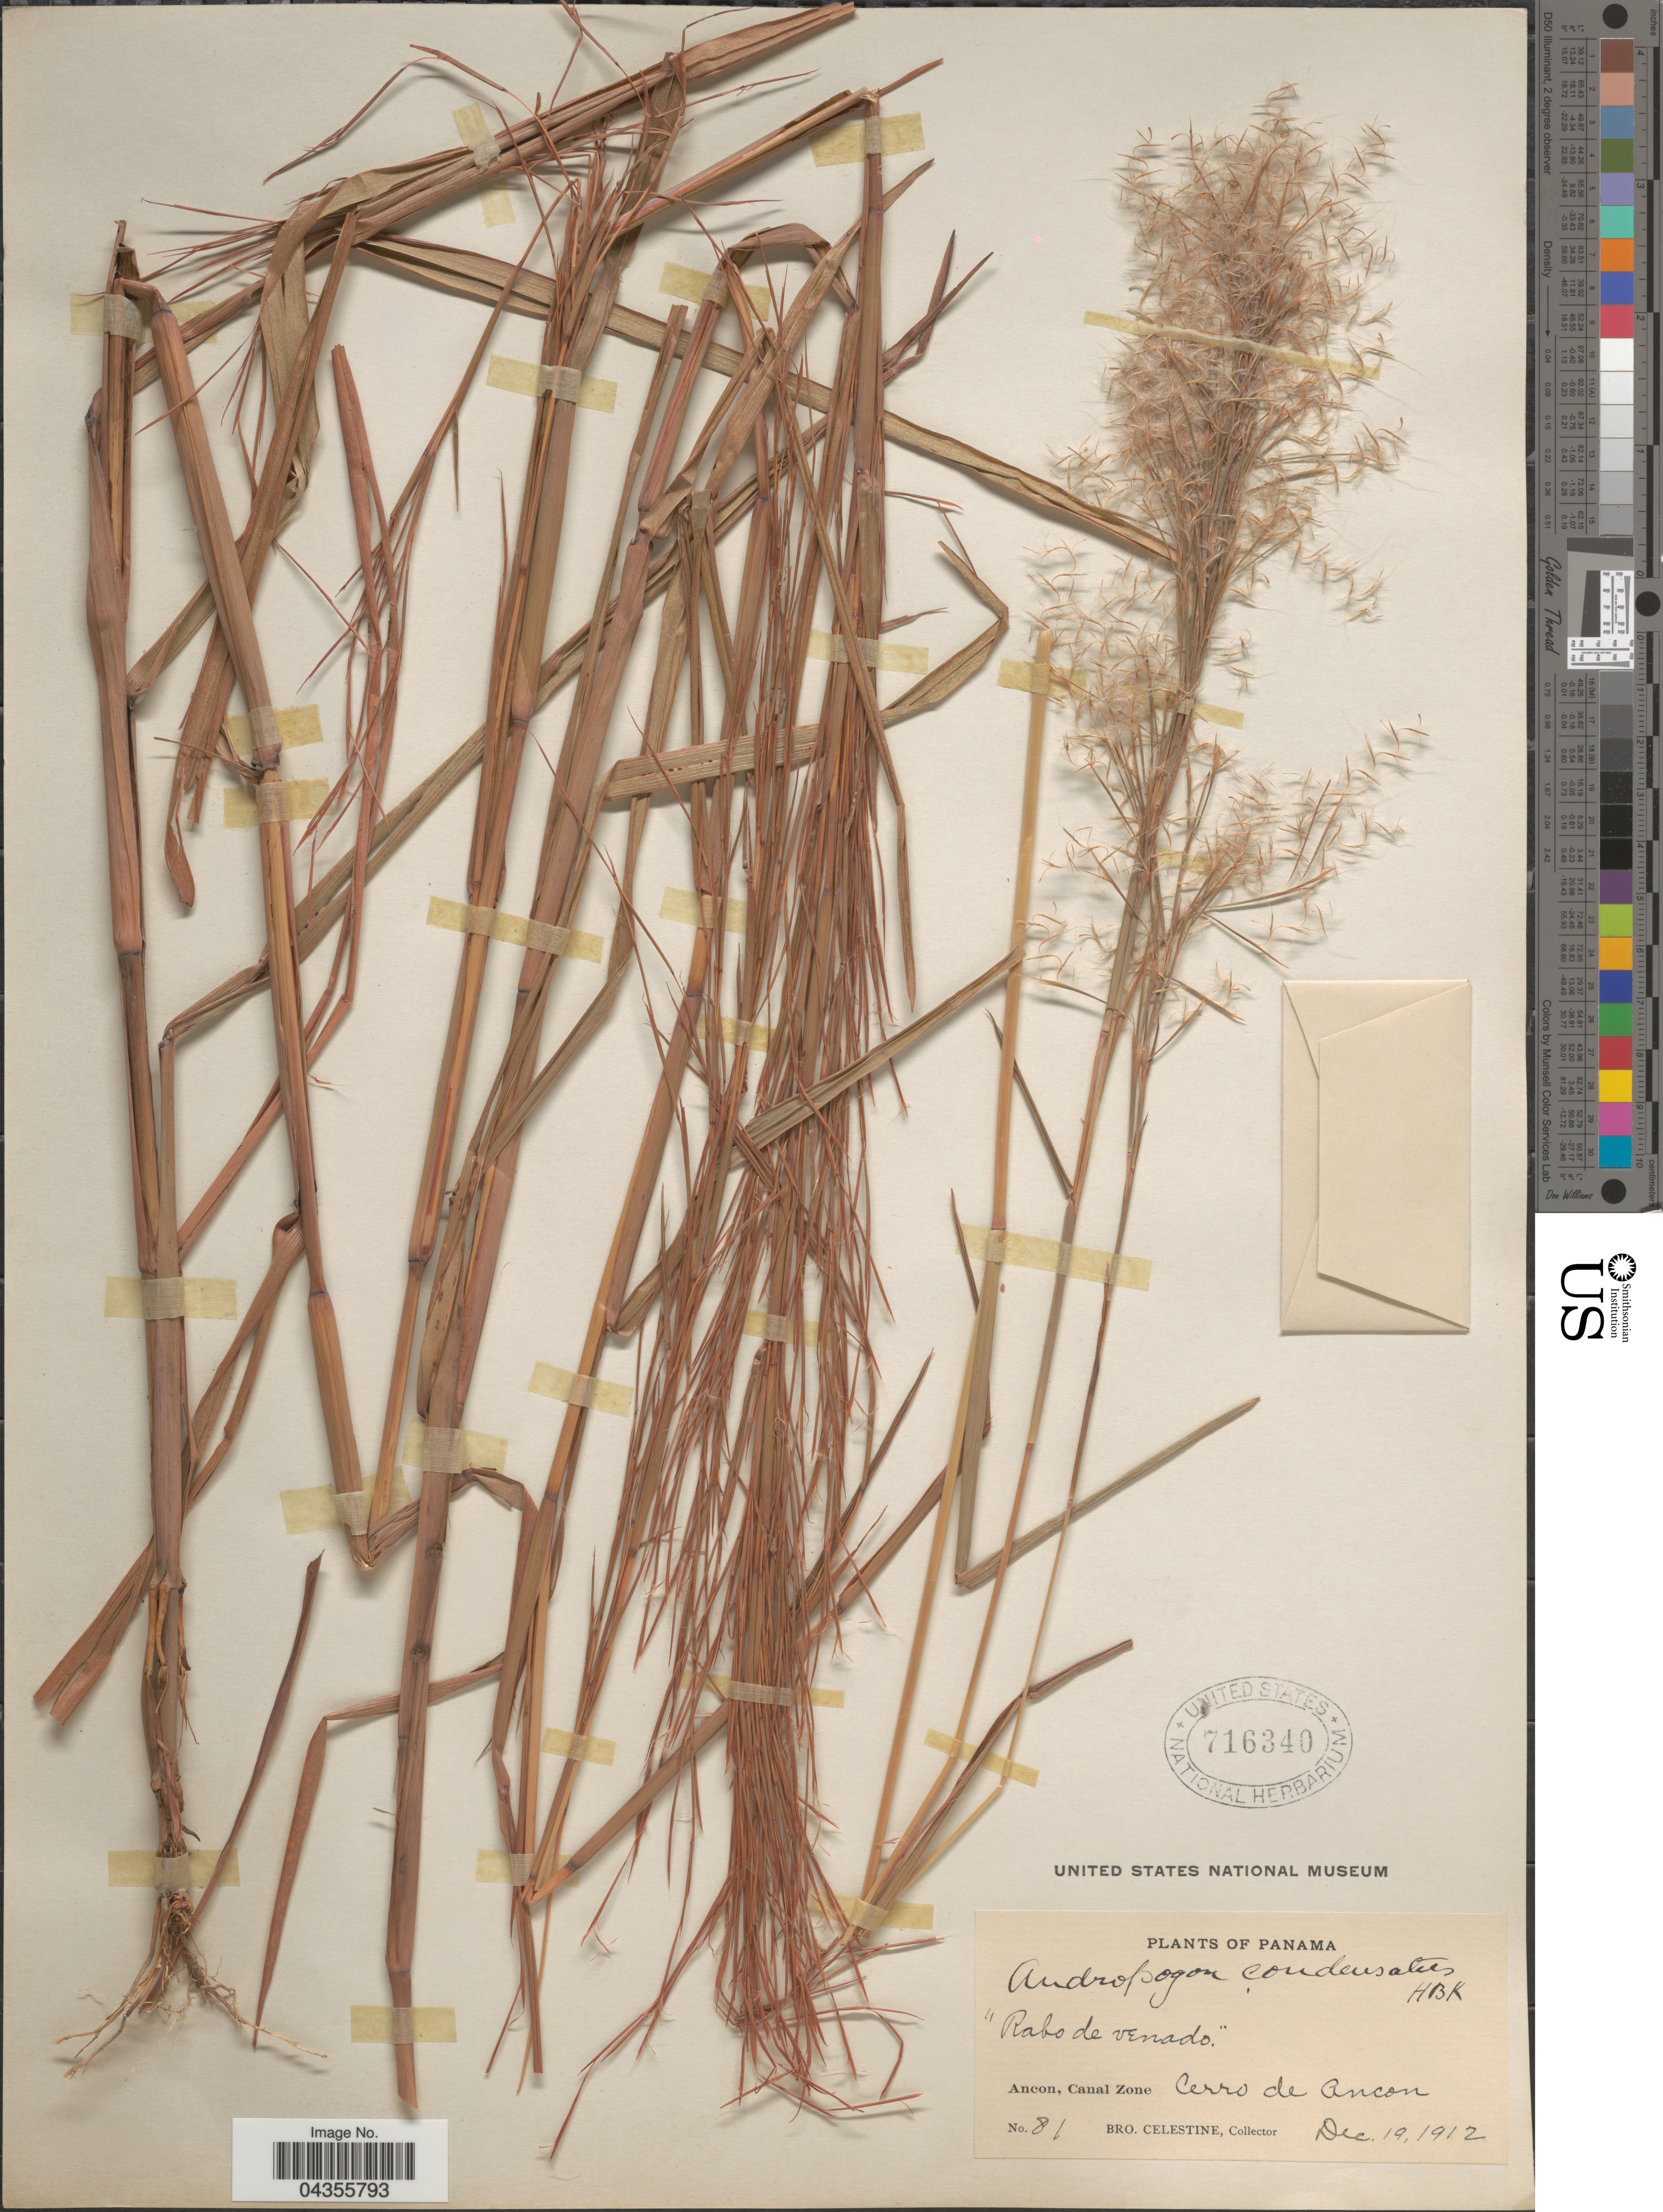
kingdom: Plantae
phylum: Tracheophyta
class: Liliopsida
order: Poales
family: Poaceae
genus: Schizachyrium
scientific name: Schizachyrium condensatum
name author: (Kunth) Nees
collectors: B. Celestine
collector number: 81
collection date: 1912-12-19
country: Panama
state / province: Colón / Panamá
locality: Ancon, Canal Zone Cerro de Ancon.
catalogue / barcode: US 716340